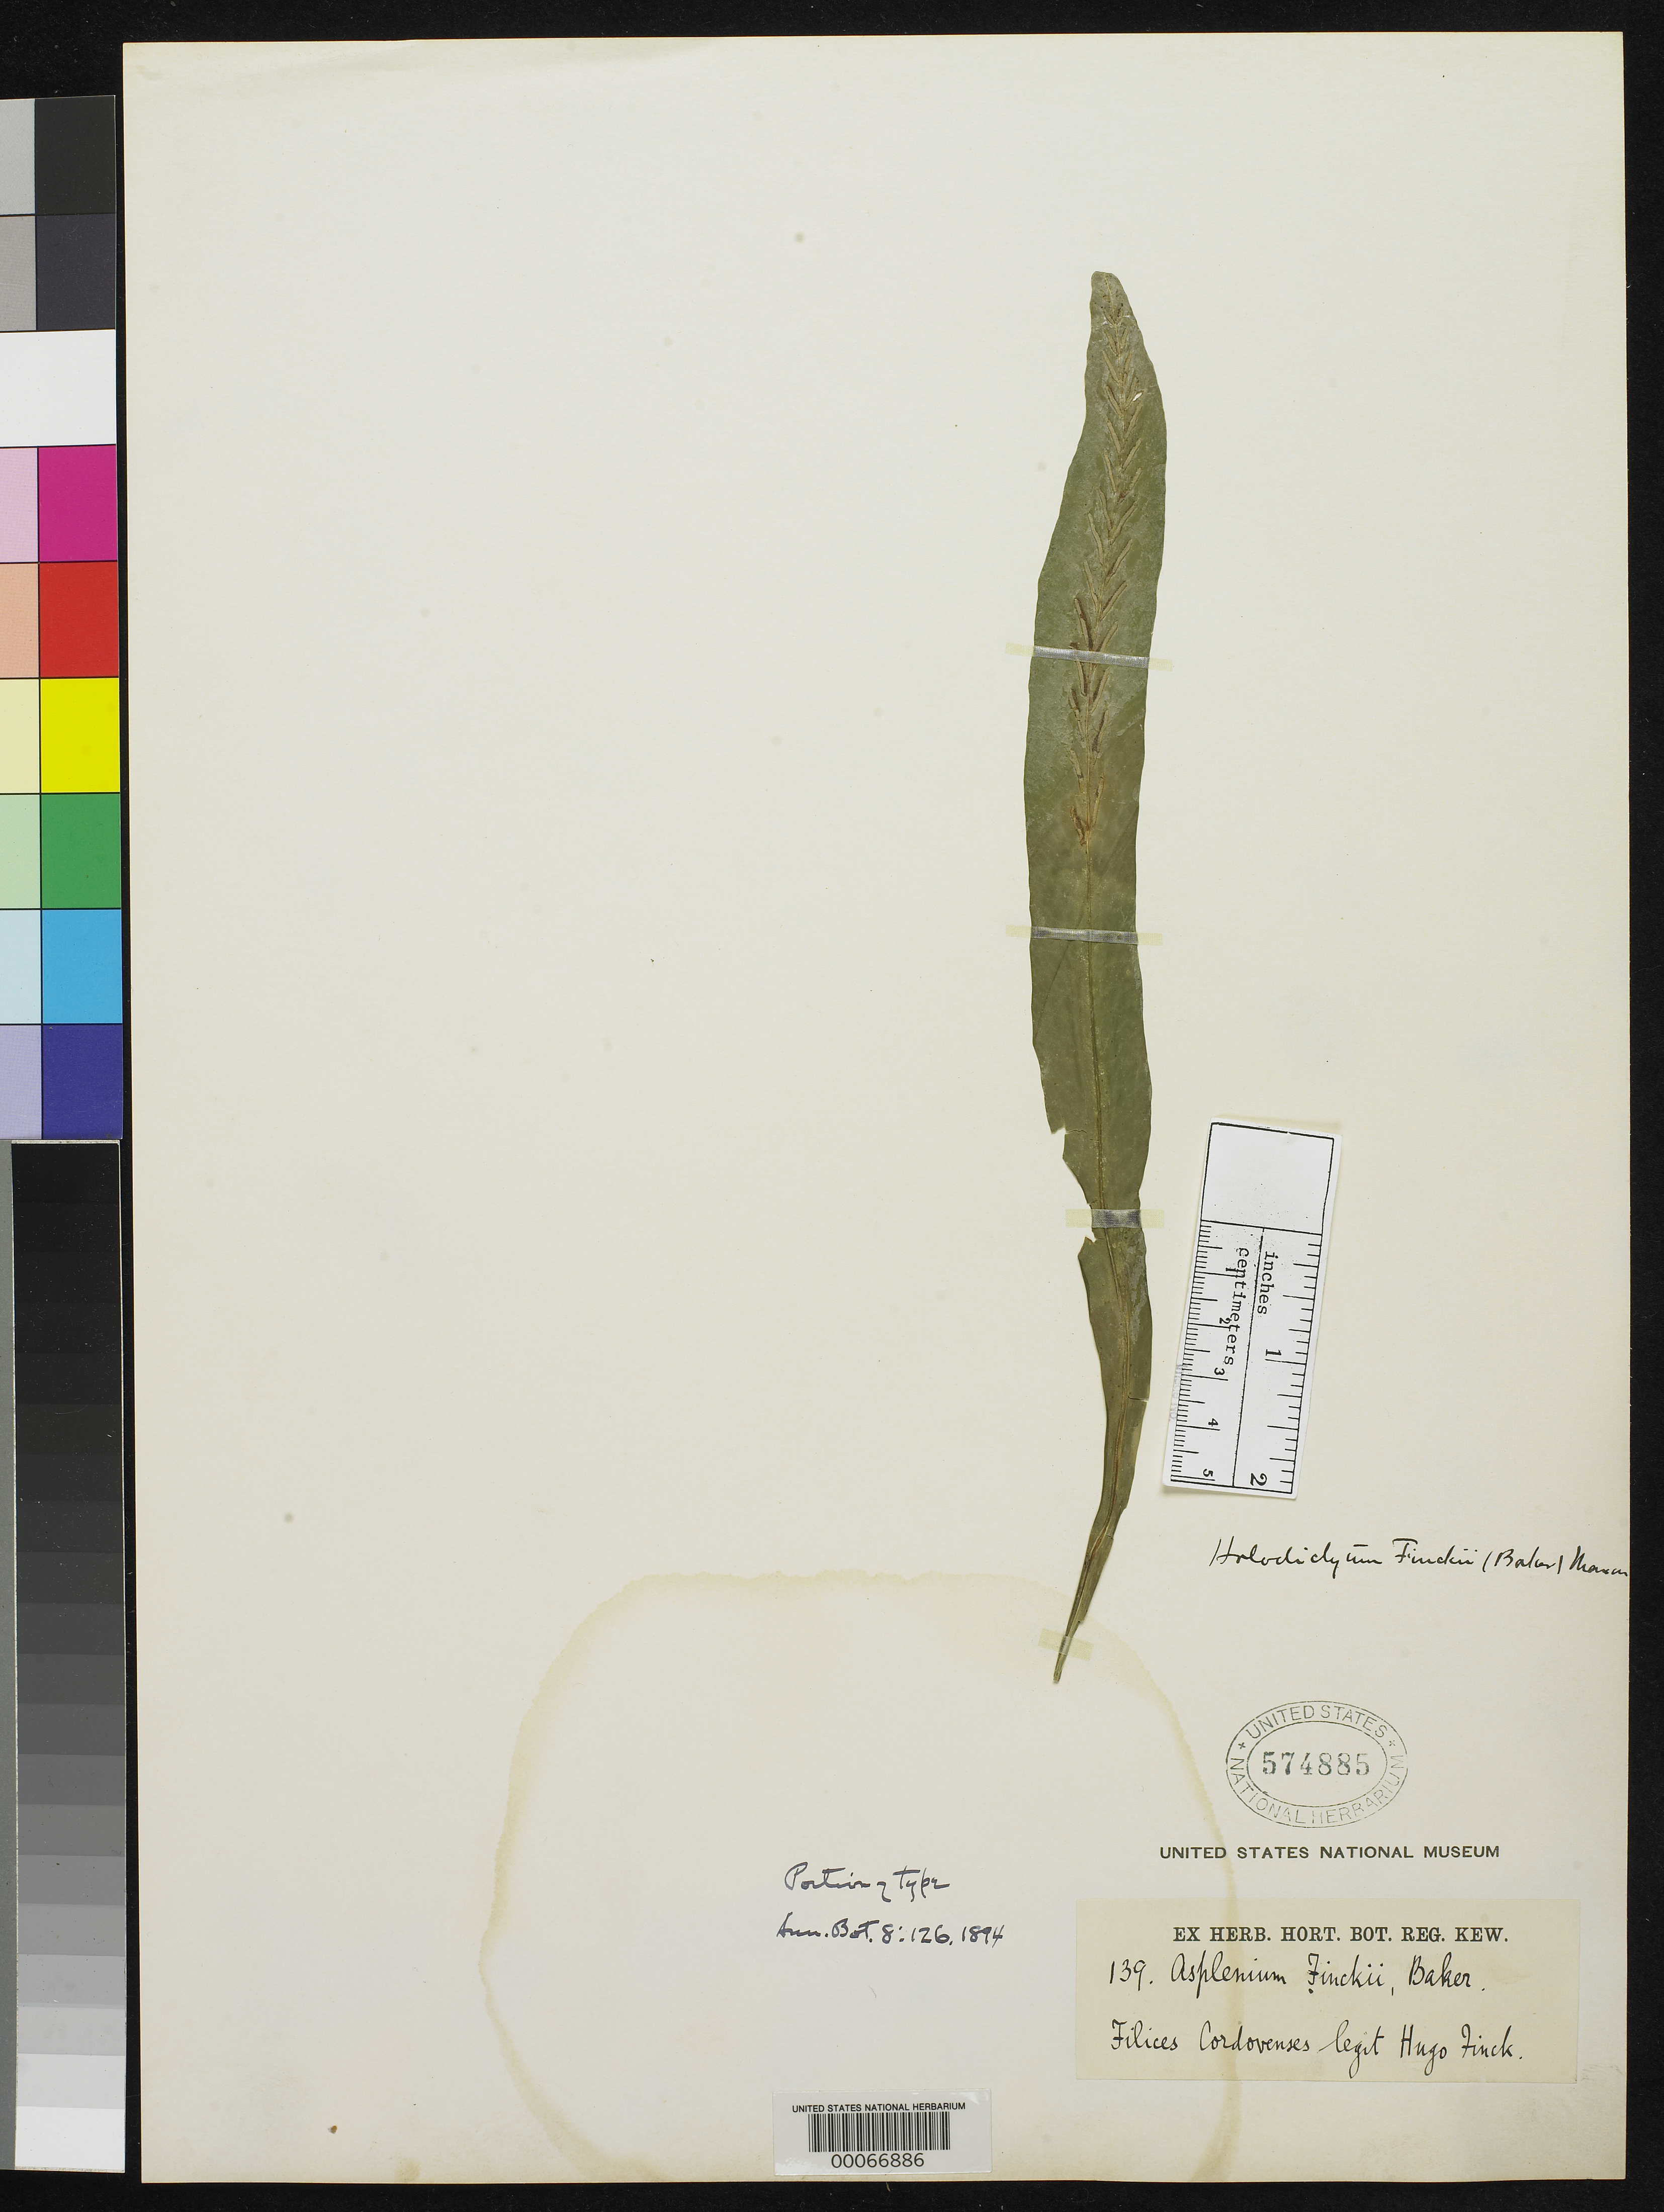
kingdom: Plantae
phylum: Tracheophyta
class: Polypodiopsida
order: Polypodiales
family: Aspleniaceae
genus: Asplenium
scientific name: Asplenium finckii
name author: Baker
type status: Type Fragment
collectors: H. Fink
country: Mexico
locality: E of Monserrat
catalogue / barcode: US 574885